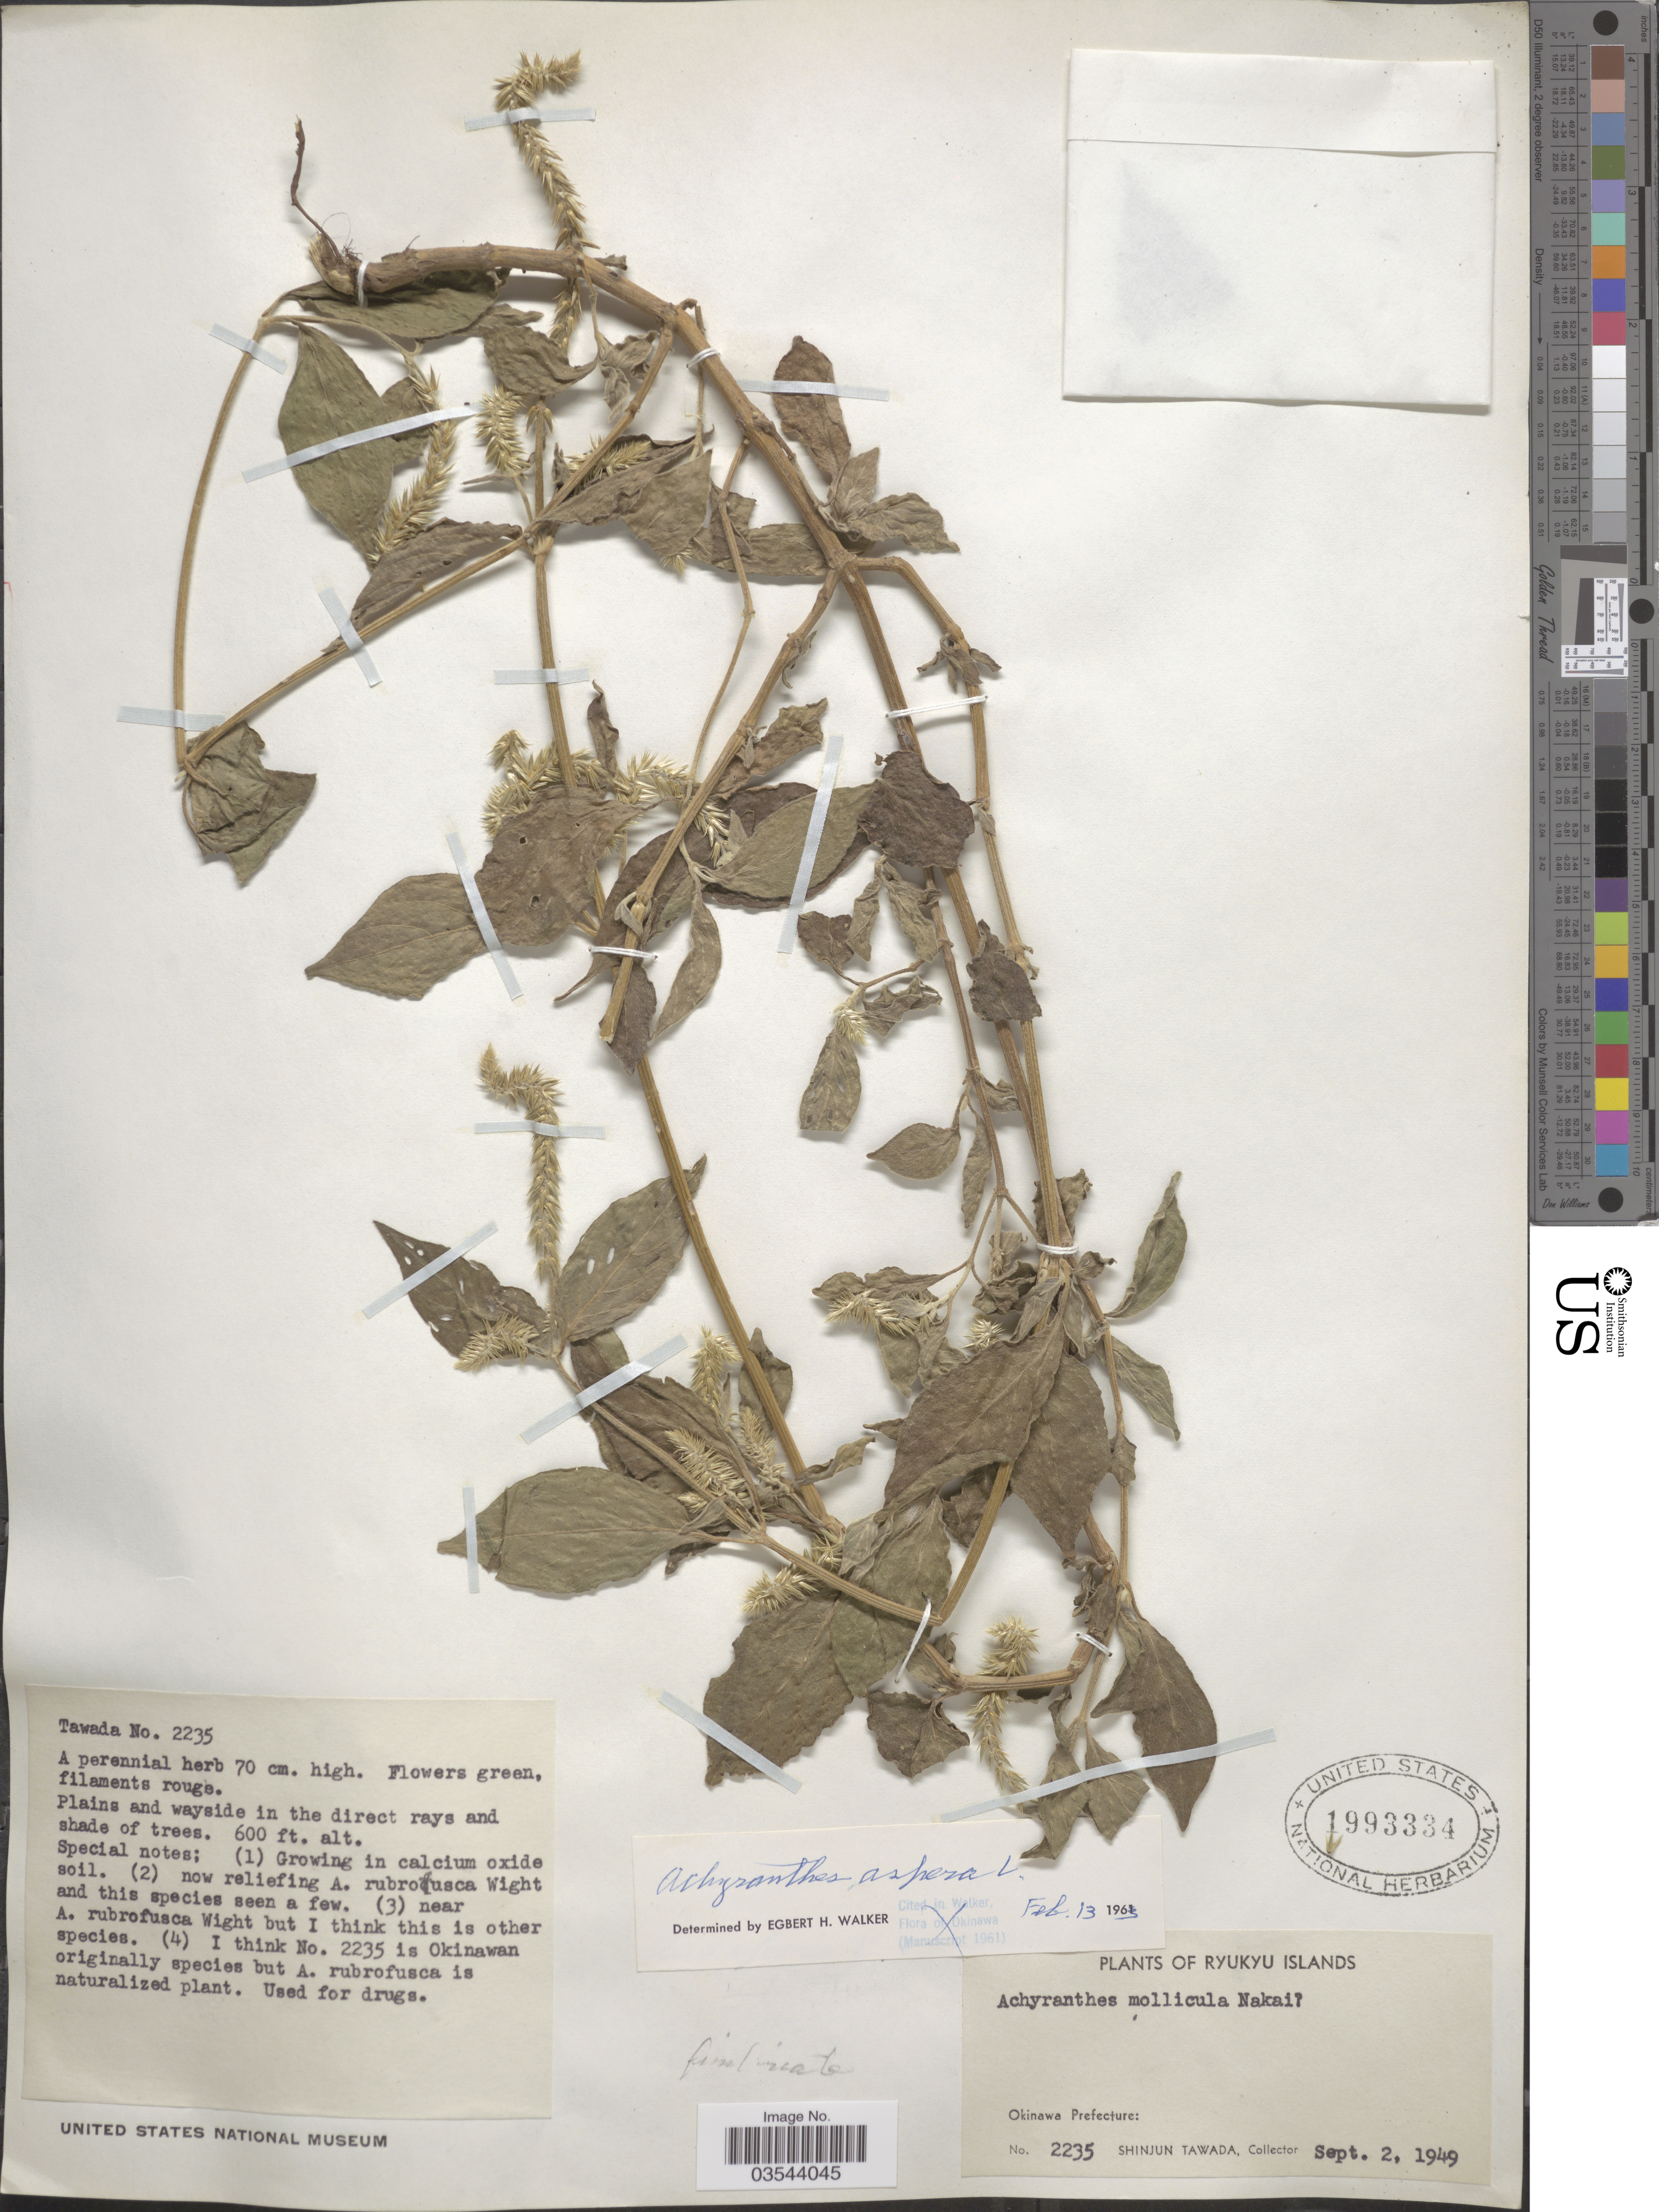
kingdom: Plantae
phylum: Tracheophyta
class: Magnoliopsida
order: Caryophyllales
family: Amaranthaceae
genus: Achyranthes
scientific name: Achyranthes aspera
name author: L.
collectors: S. Tawada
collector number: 2235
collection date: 1949-09-02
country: Japan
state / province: Okinawa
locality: Ryukyu Islands. Okinawa Prefecture.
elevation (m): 183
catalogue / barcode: US 1993334